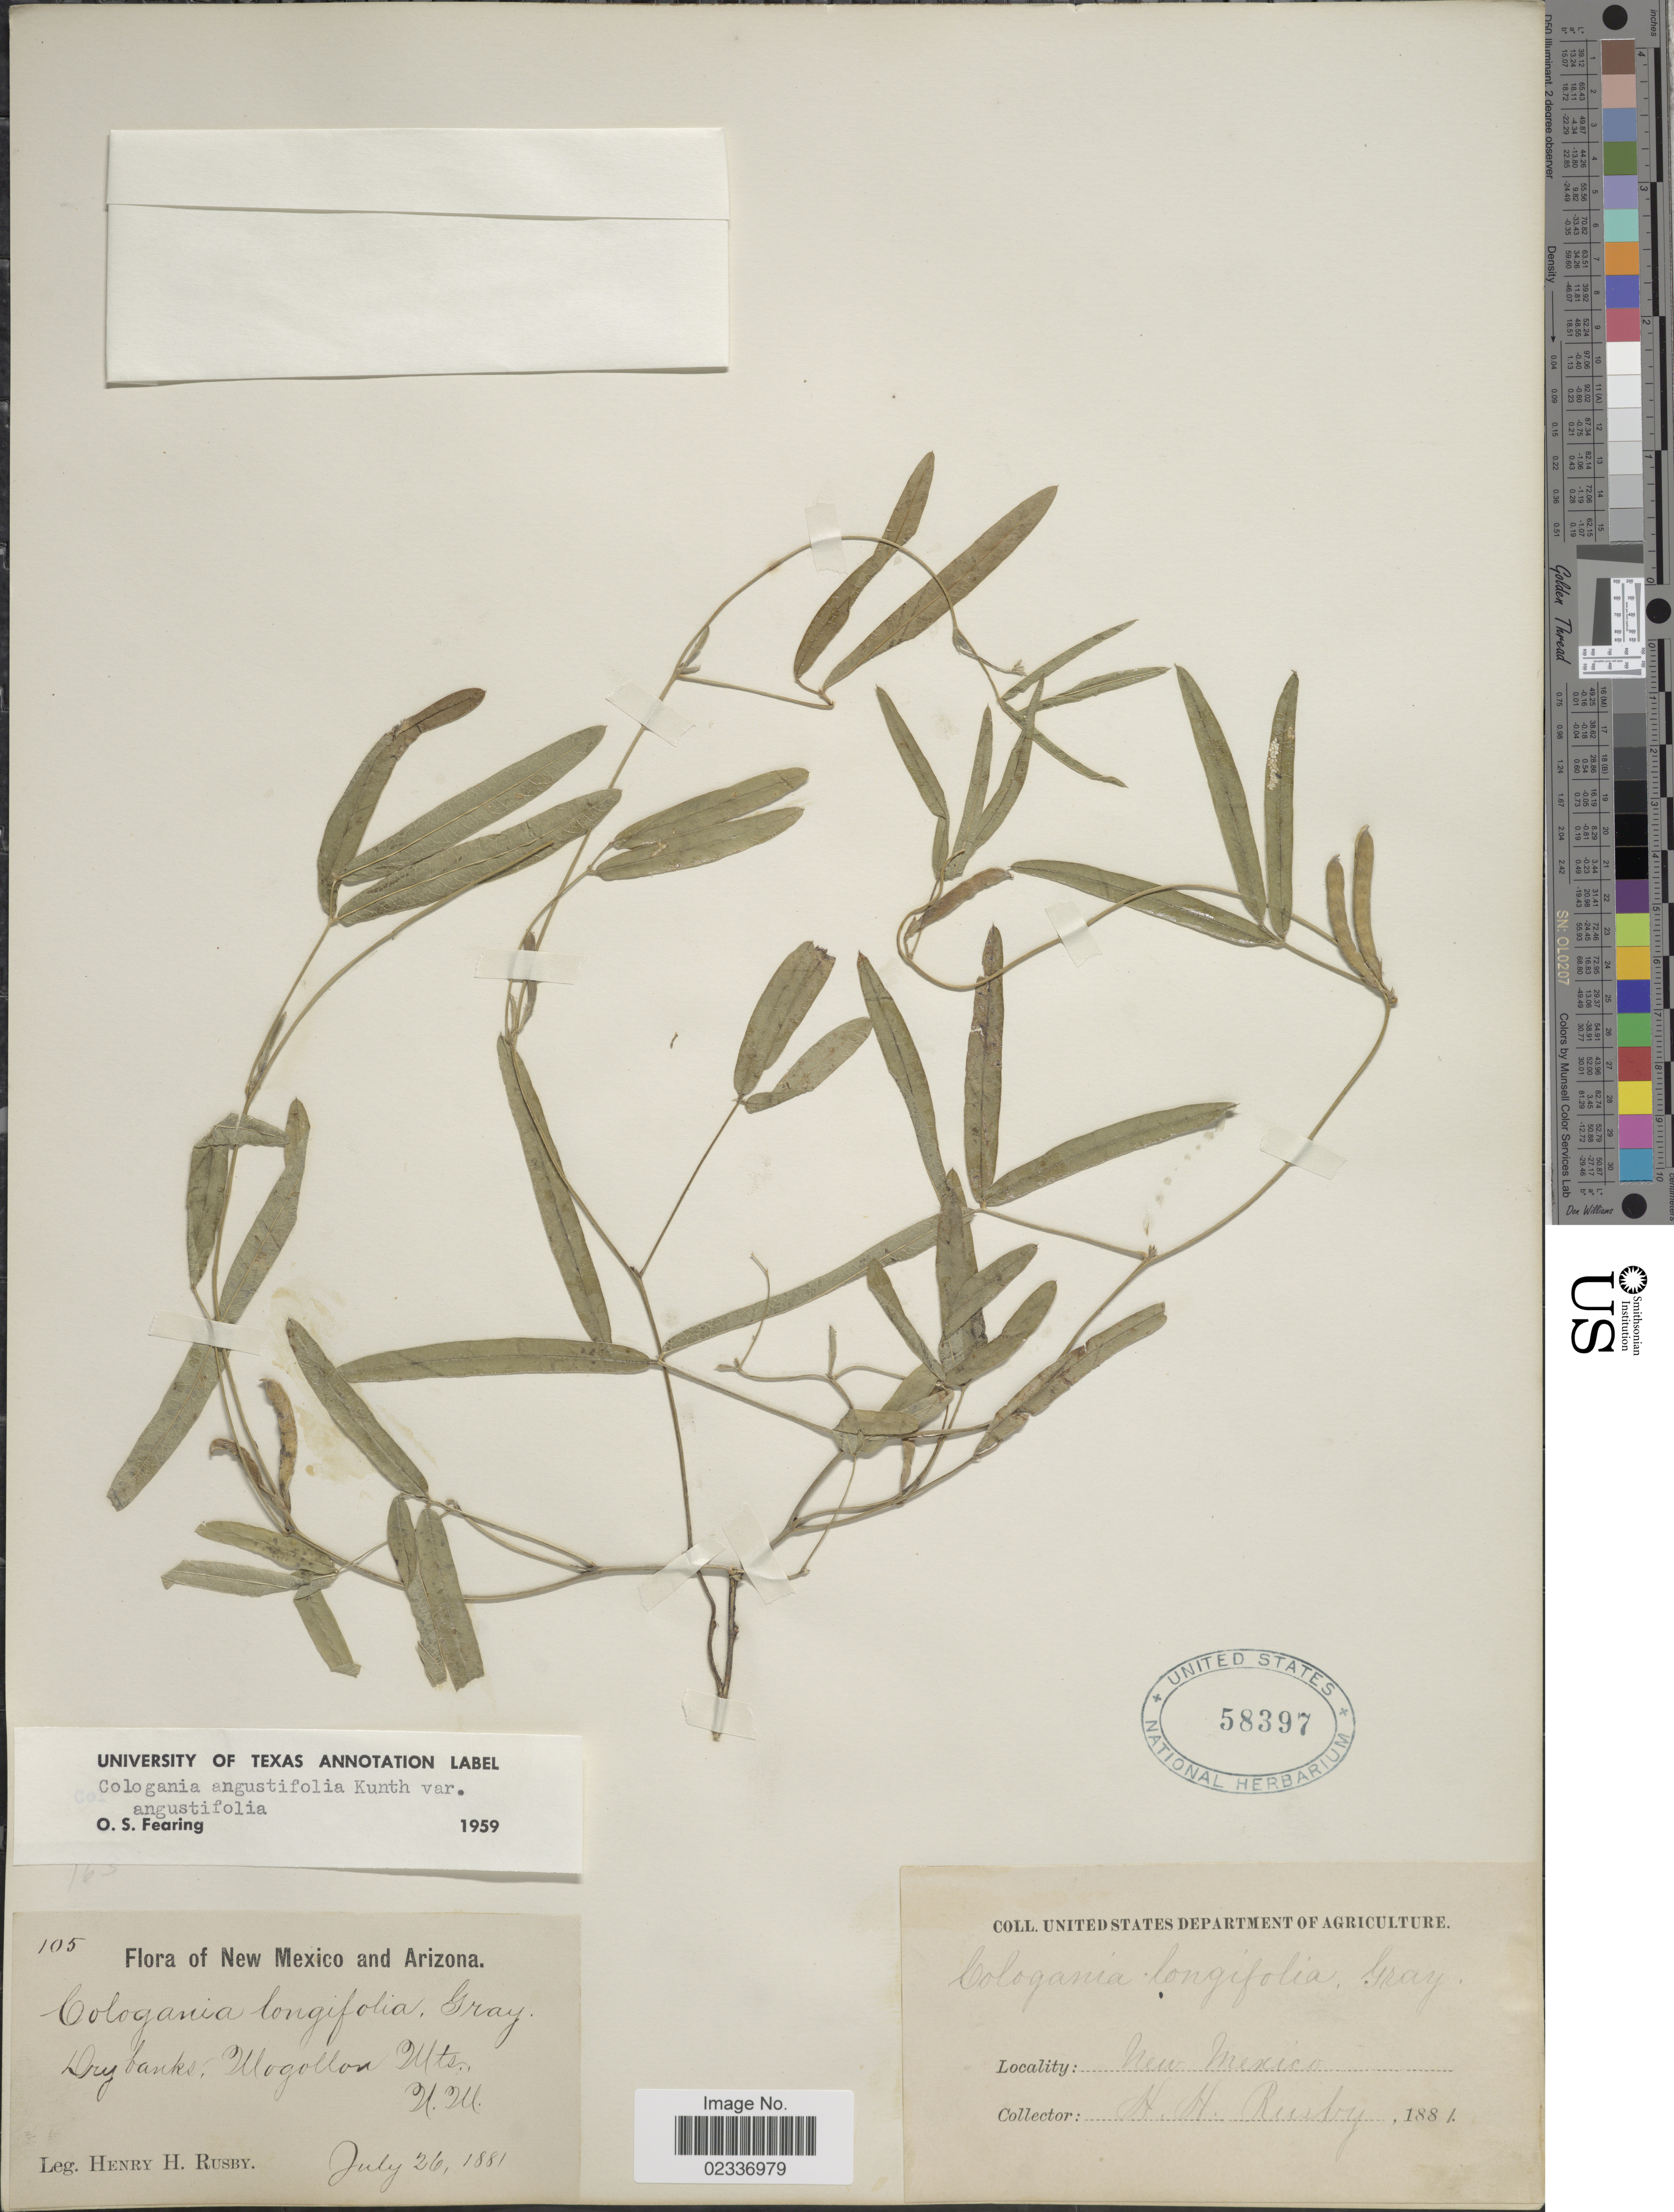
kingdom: Plantae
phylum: Tracheophyta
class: Magnoliopsida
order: Fabales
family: Fabaceae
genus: Cologania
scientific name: Cologania angustifolia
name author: Kunth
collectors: H. H. Rusby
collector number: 105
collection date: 1881-07-26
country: United States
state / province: New Mexico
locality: Mogollon Mts. New Mexico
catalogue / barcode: US 58397